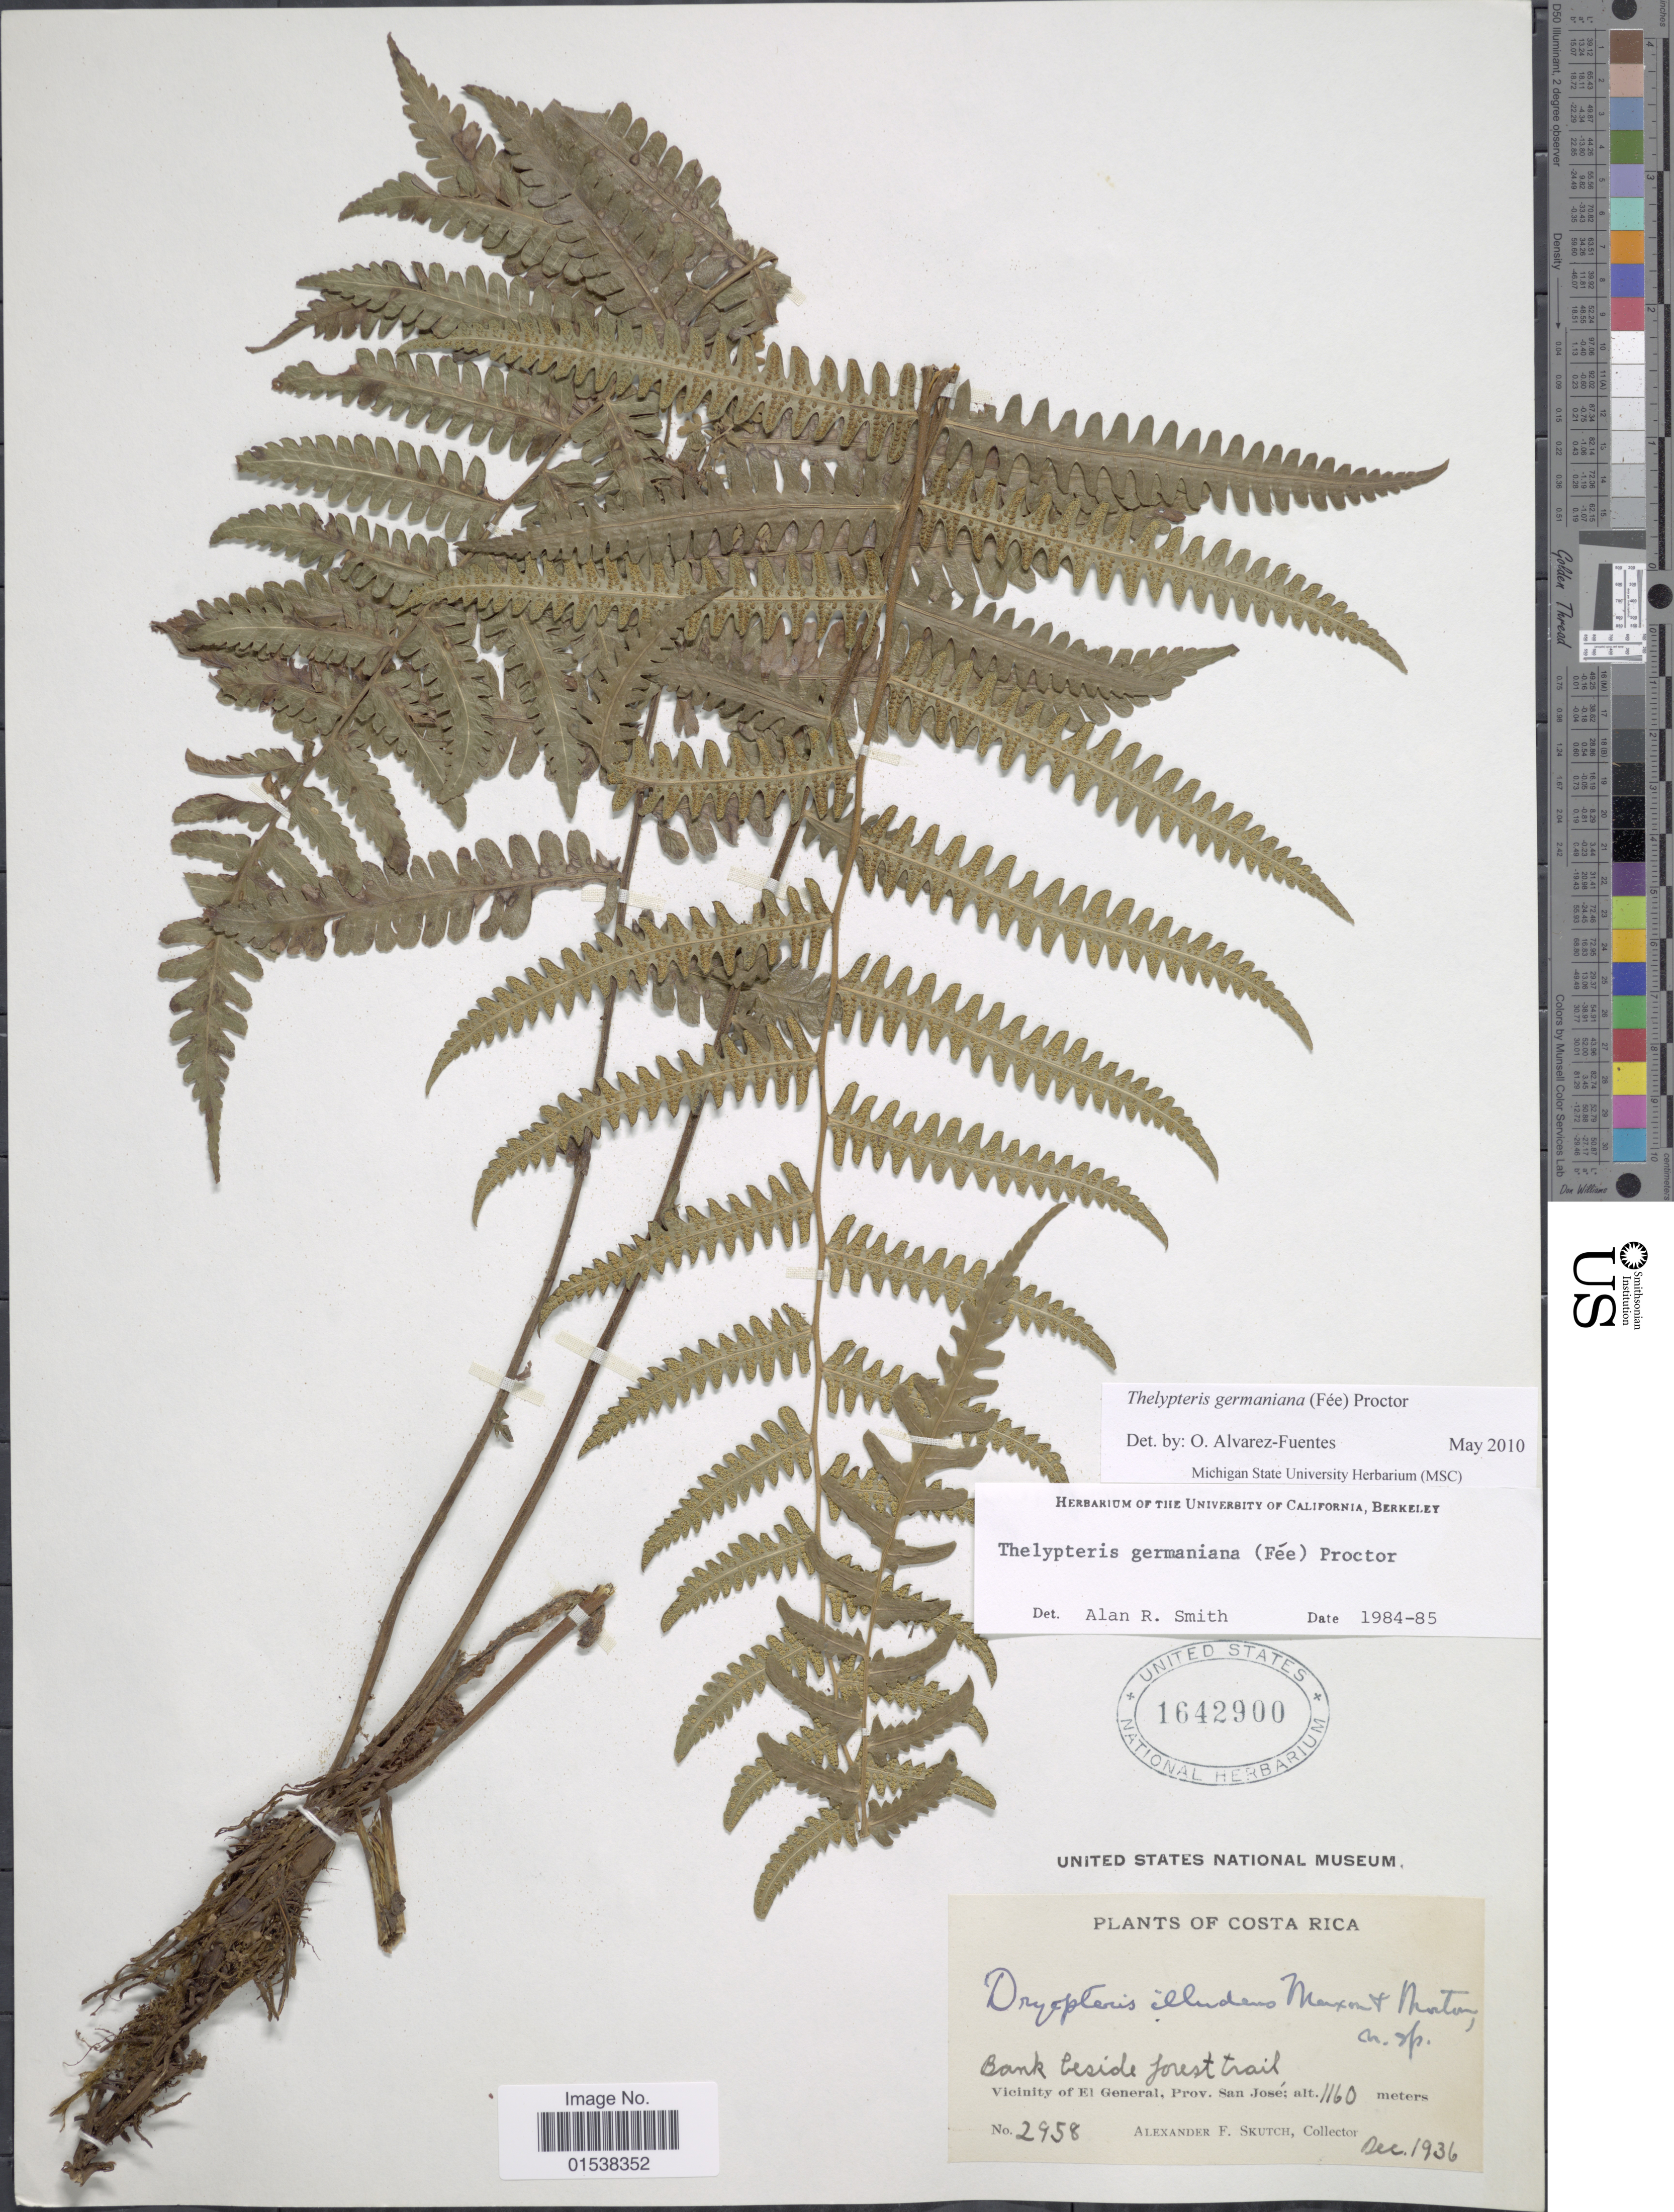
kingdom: Plantae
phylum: Tracheophyta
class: Polypodiopsida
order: Polypodiales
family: Thelypteridaceae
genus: Amauropelta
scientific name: Amauropelta germaniana (Fée) comb. nov., ined. 2015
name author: (Fée)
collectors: A. F. Skutch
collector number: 2958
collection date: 1936-12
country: Costa Rica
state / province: San José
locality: Bank beside forest trail, Vicinity of El General, prov. San Jose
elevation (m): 1160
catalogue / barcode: US 1642900